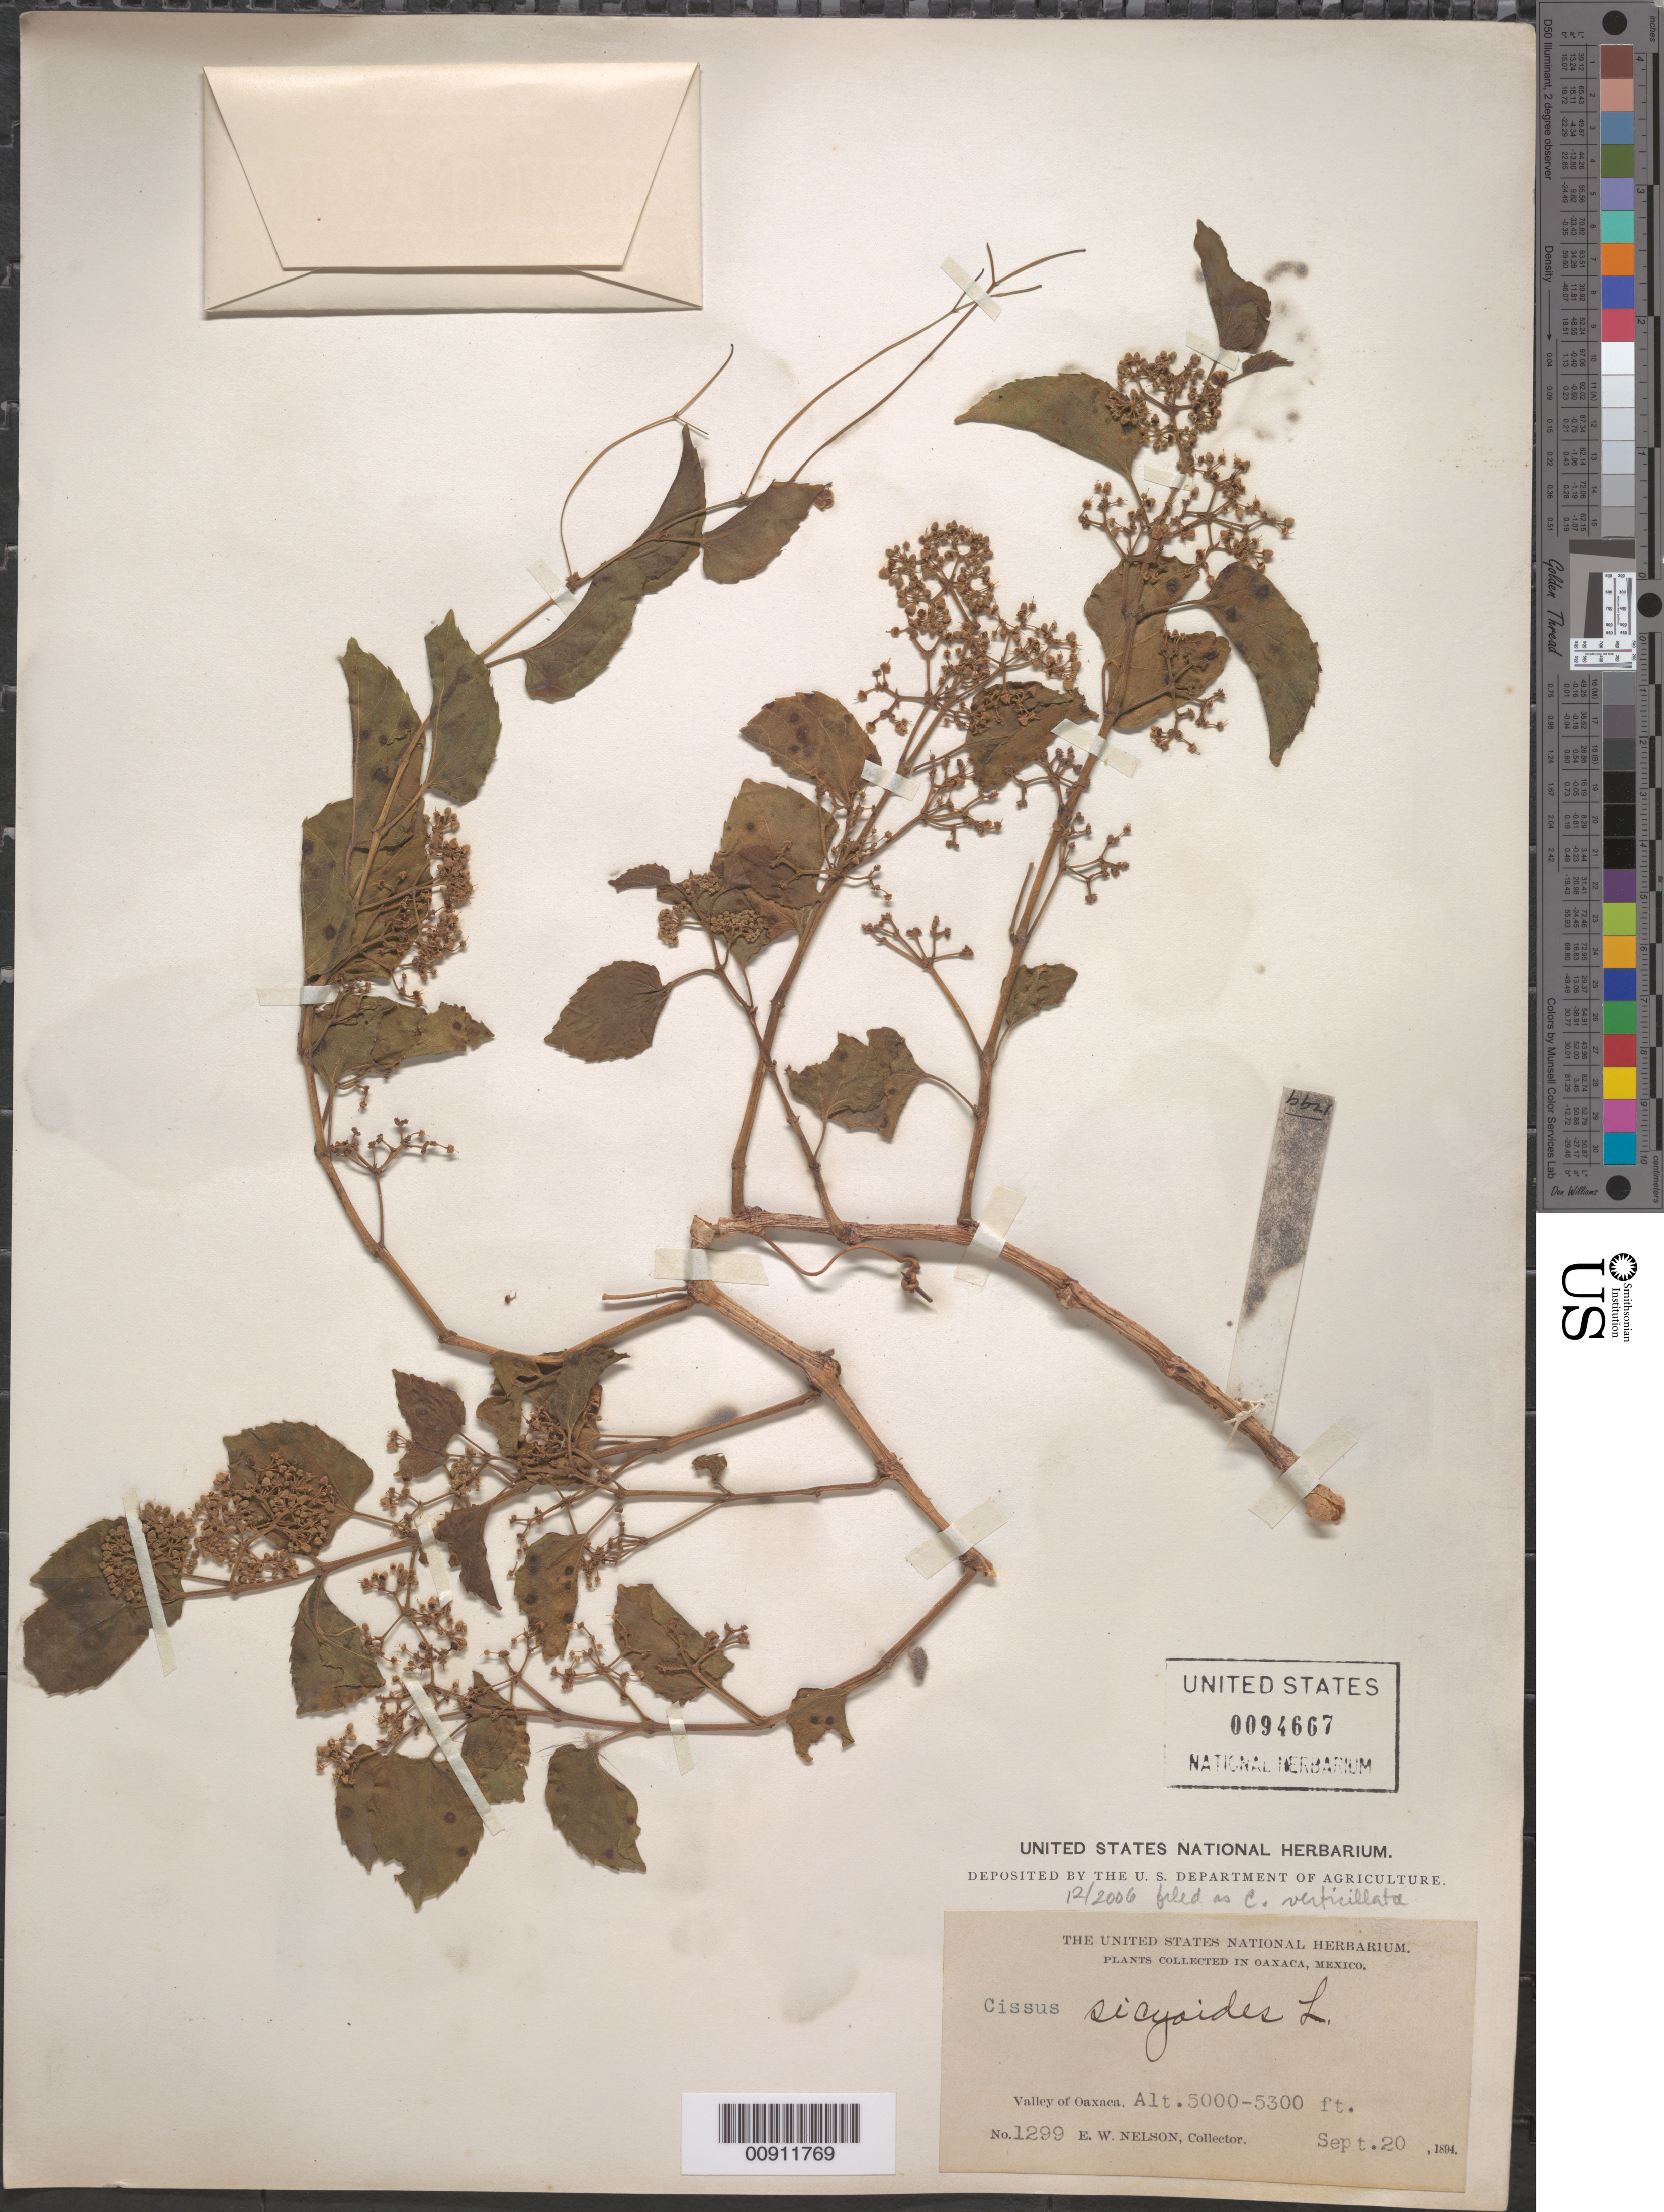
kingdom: Plantae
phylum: Tracheophyta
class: Magnoliopsida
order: Vitales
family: Vitaceae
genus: Cissus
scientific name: Cissus verticillata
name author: (L.) Nicolson & C.E. Jarvis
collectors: E. W. Nelson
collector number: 1299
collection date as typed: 20 Sep 1894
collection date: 1894-09-20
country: Mexico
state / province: Oaxaca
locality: Valley of Oaxaca.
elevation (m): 1524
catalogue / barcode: US 94667